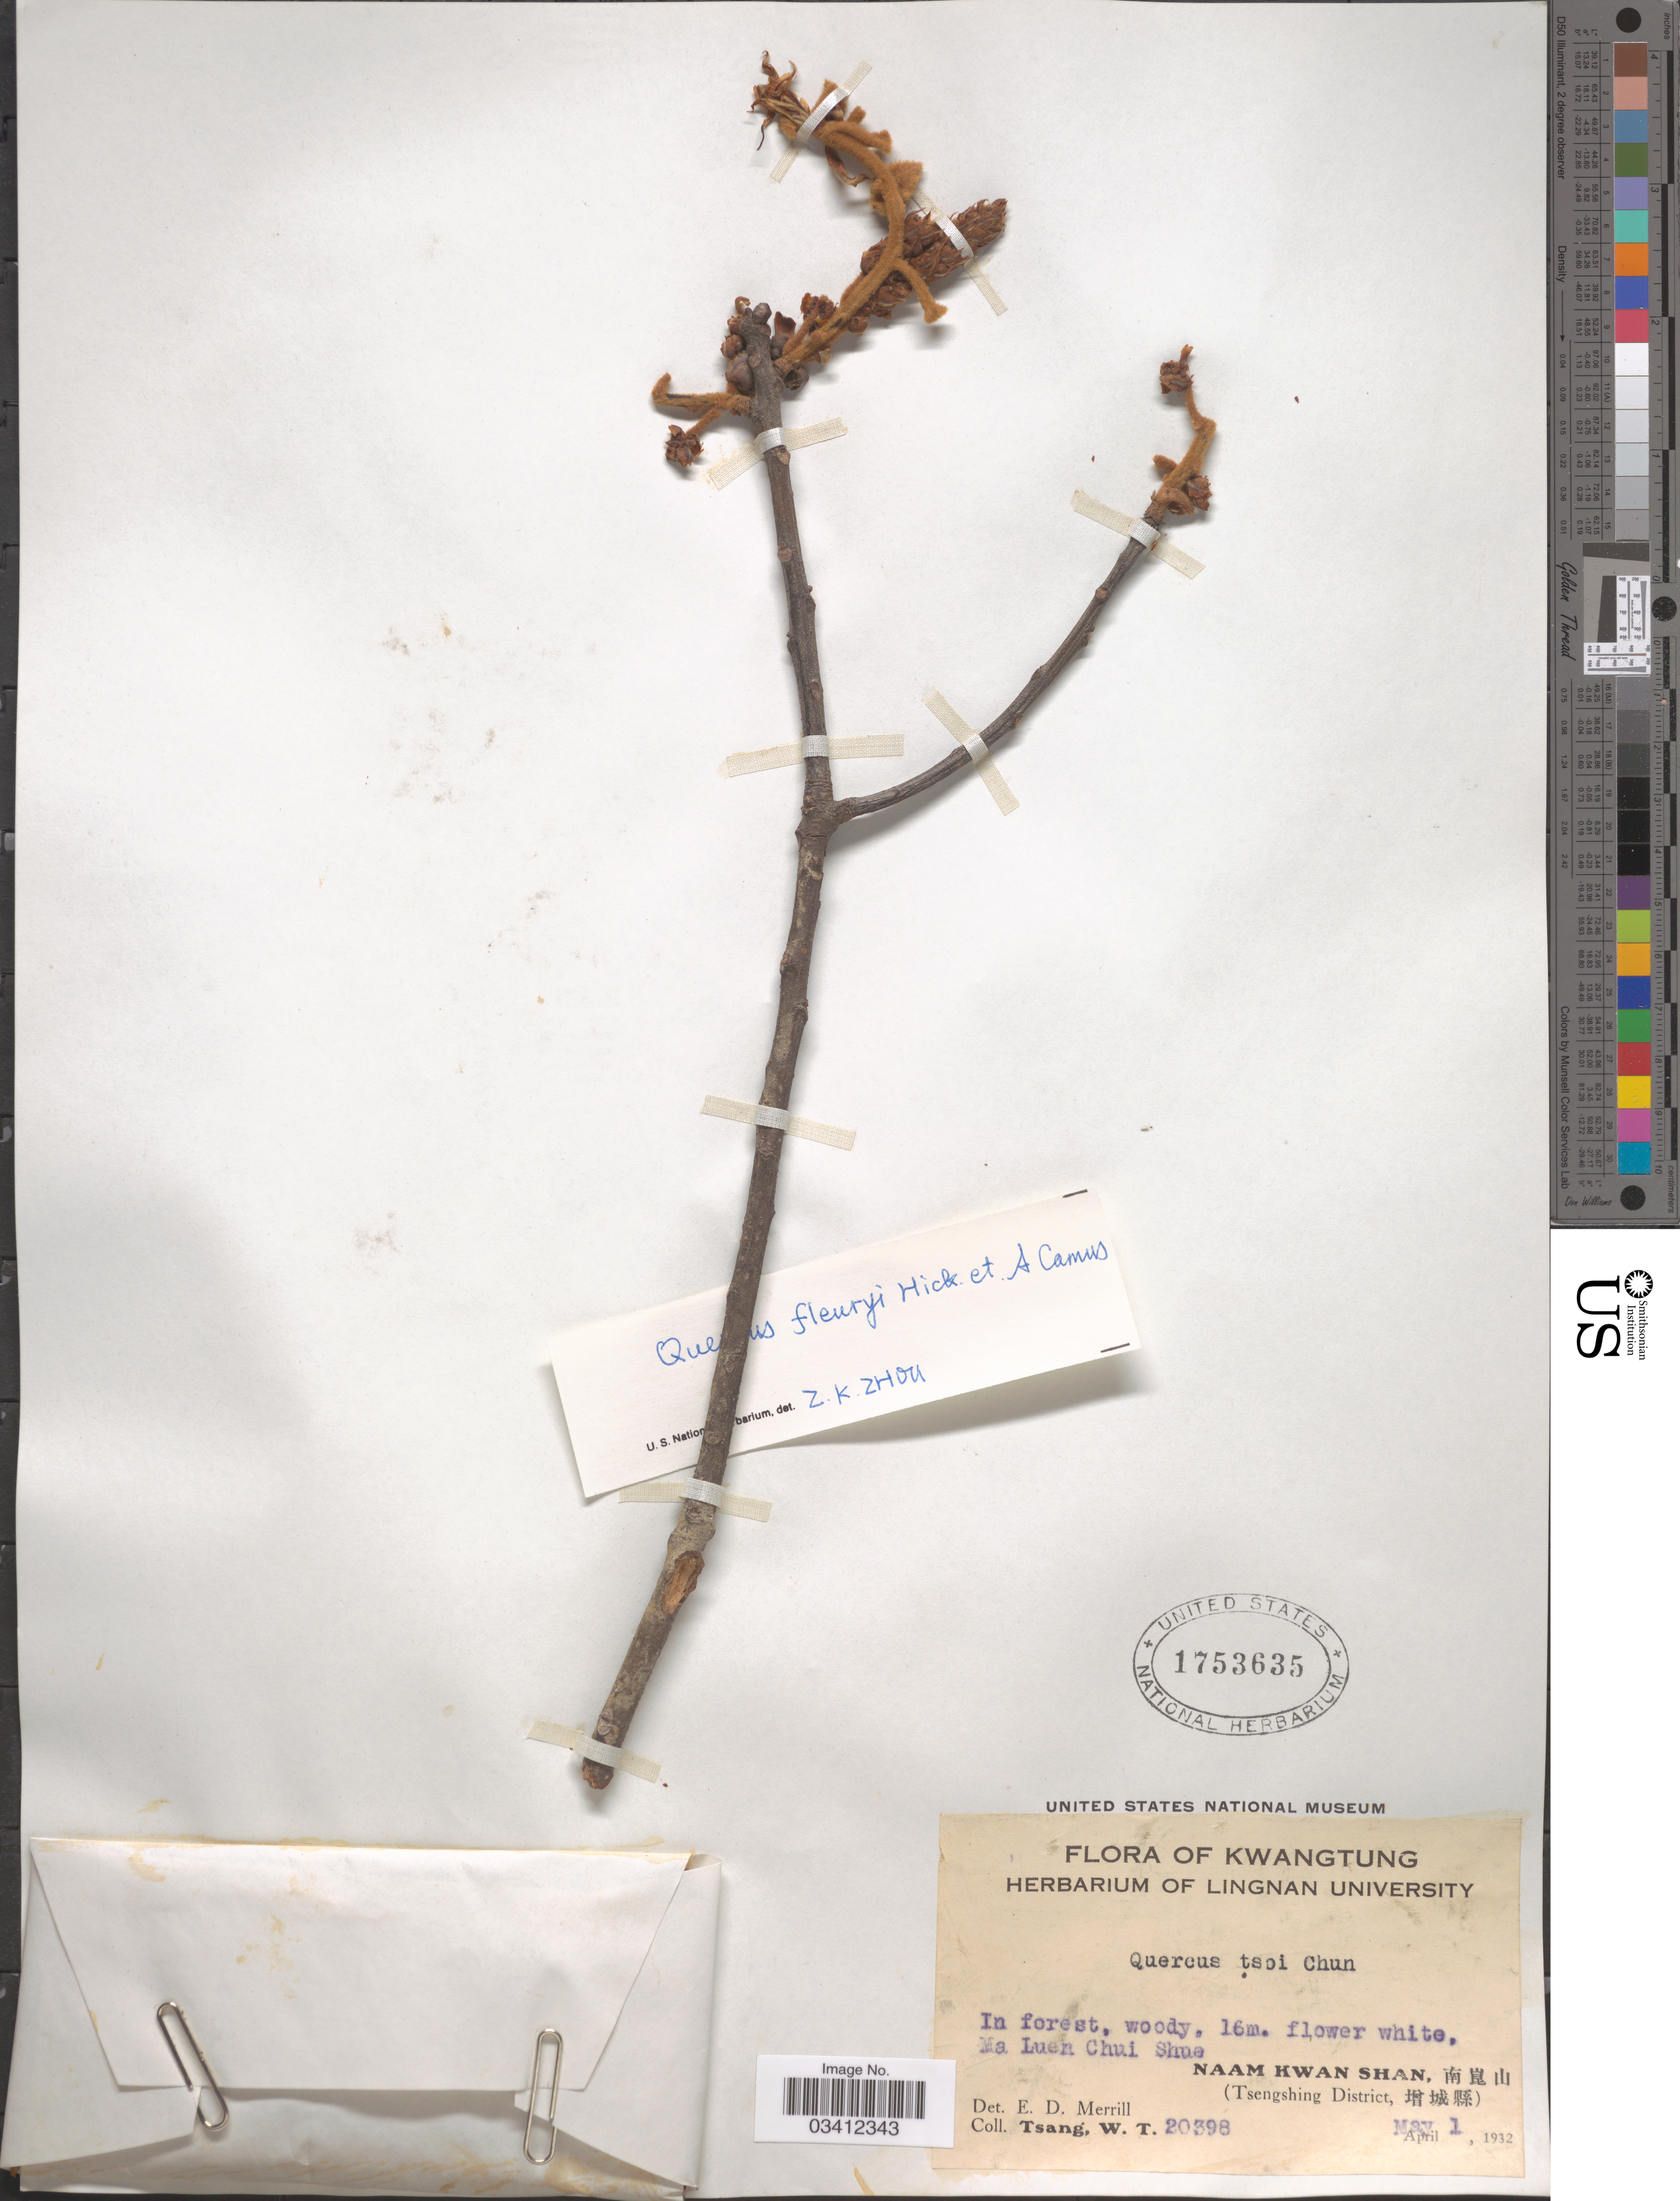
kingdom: Plantae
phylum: Tracheophyta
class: Magnoliopsida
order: Fagales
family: Fagaceae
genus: Quercus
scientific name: Quercus tsoi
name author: Chun ex Menitsky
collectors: W. T. Tsang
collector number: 20398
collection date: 1932-05-01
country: China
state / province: Guangdong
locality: Kwangtung. Ma Luen Chui Shue. Naam Kwan Shan, X. (Tsengshing District, X).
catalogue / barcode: US 1753635